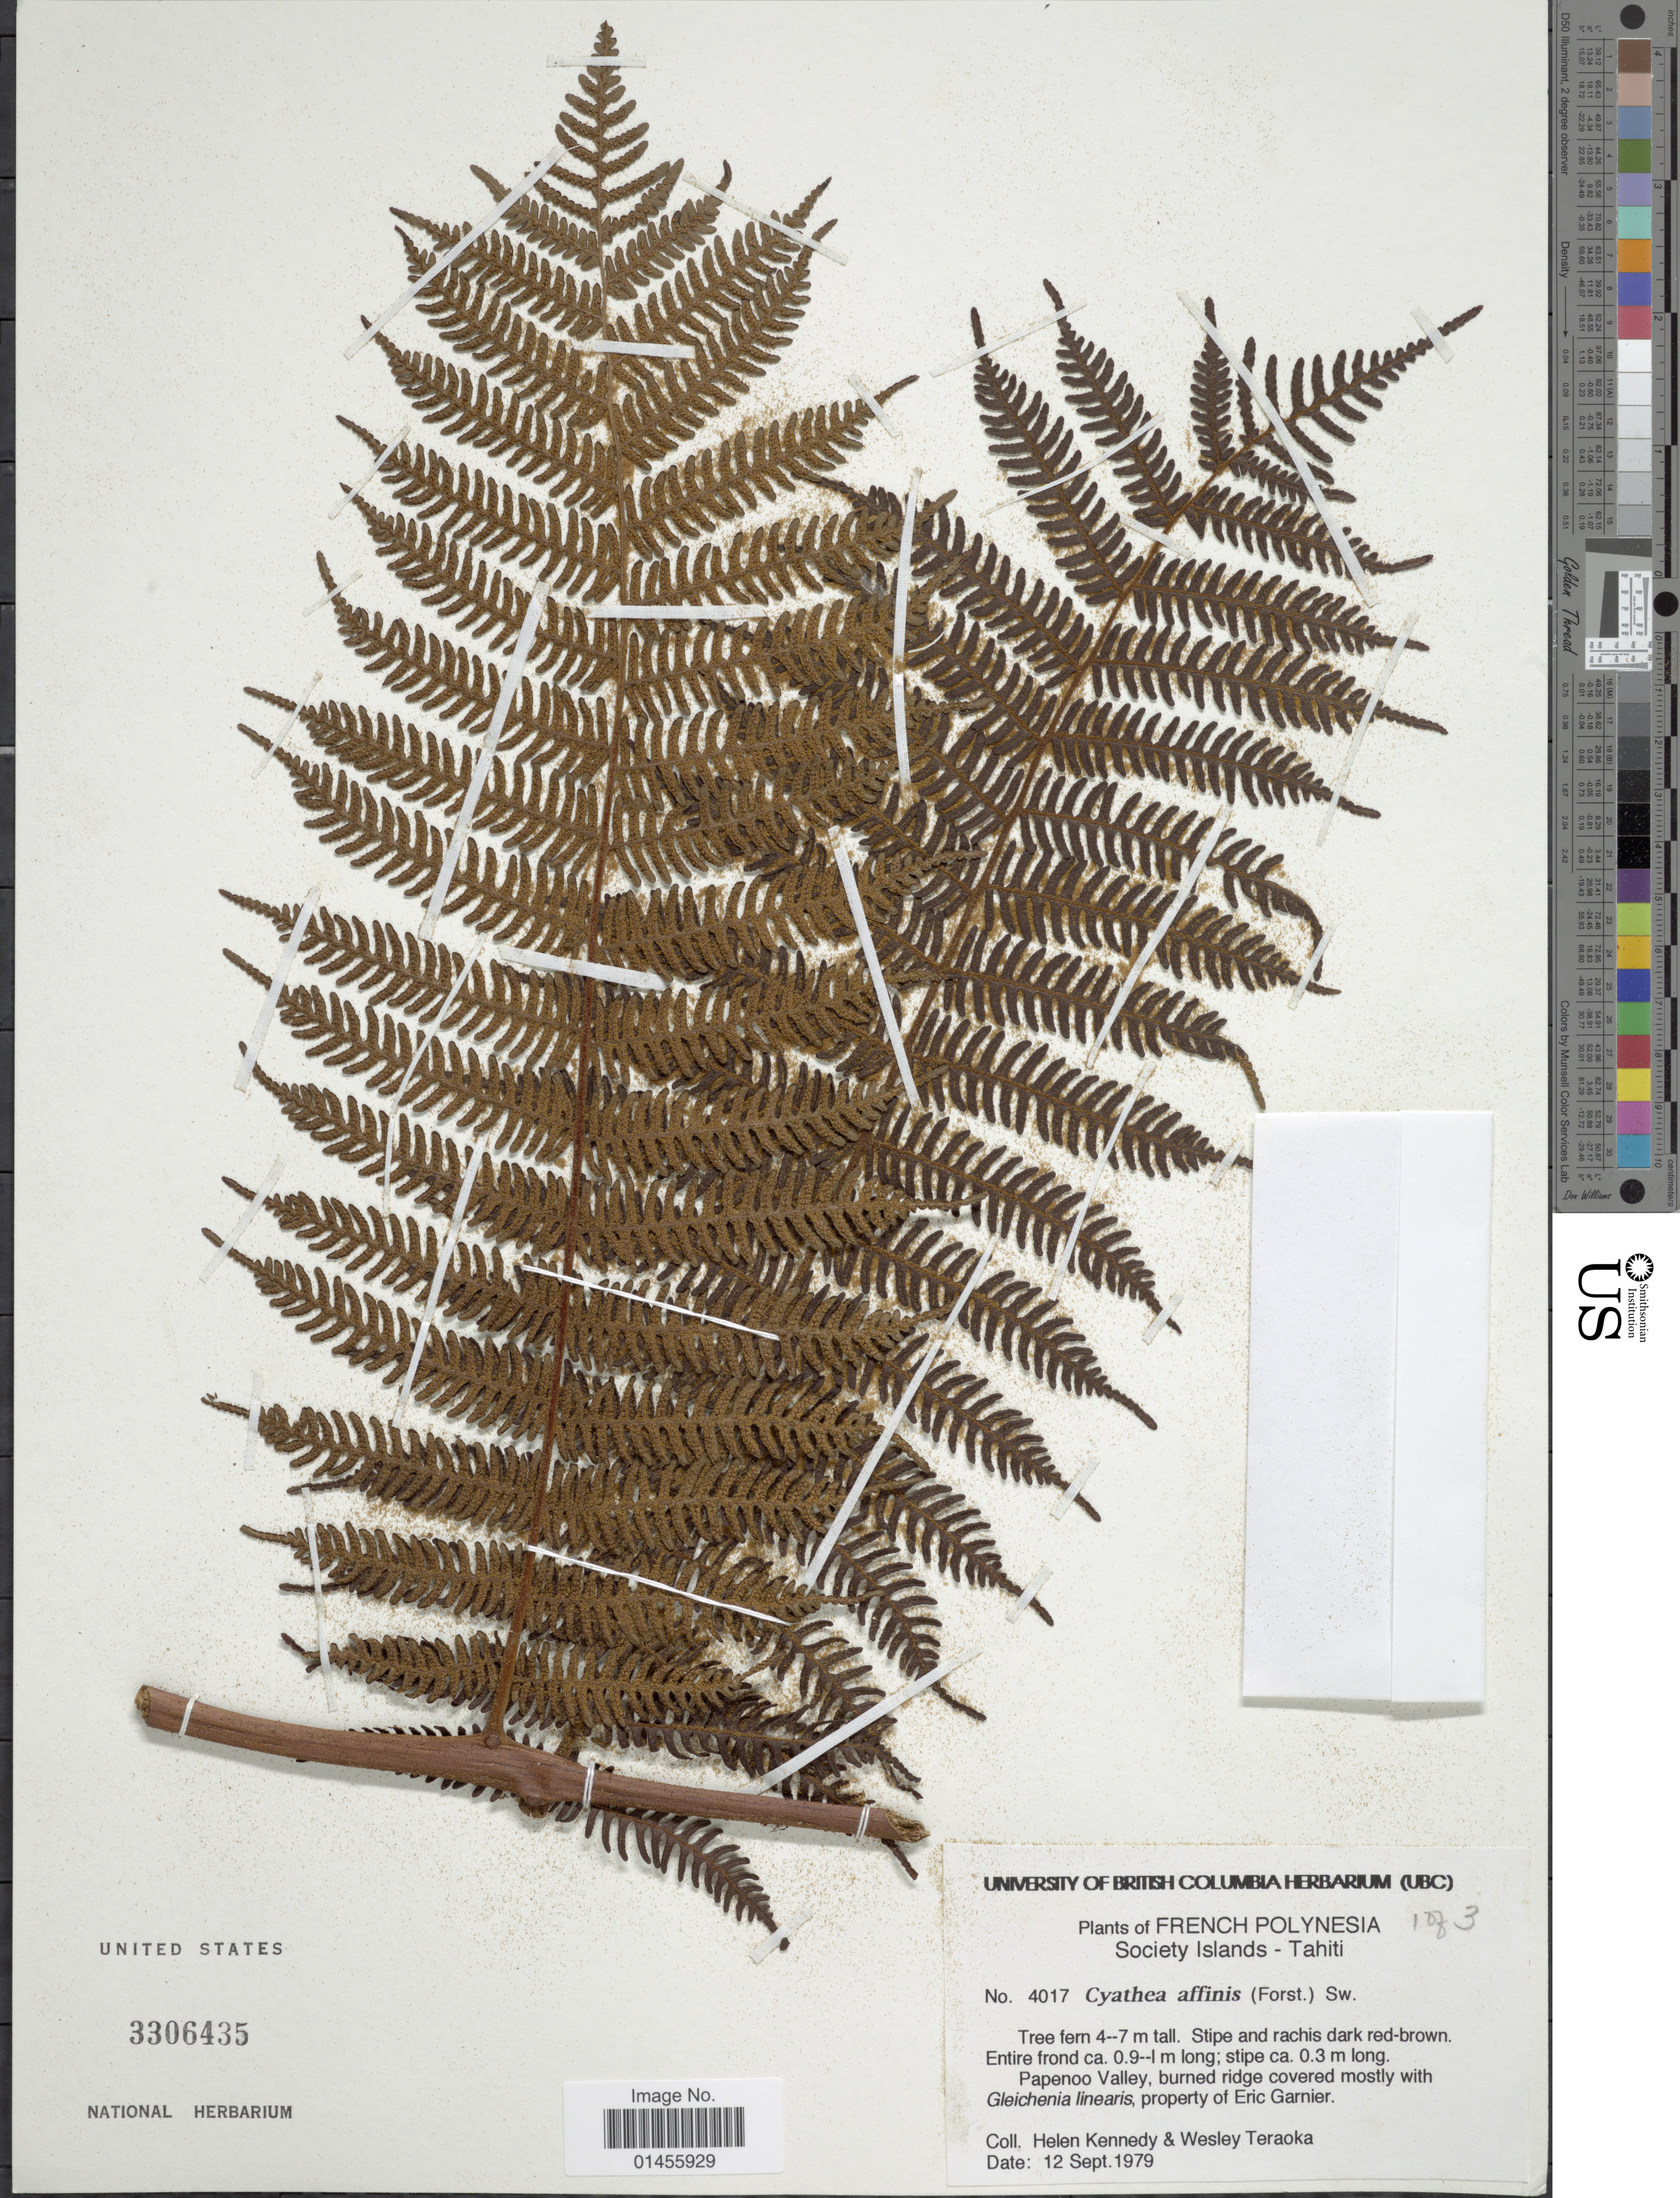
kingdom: Plantae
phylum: Tracheophyta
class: Polypodiopsida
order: Cyatheales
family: Cyatheaceae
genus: Alsophila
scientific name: Alsophila tahitensis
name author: Brack. in Wilkes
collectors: H. Kennedy & W. Teraoka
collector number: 4017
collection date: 1979-09-12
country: French Polynesia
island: Tahiti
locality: Society Island: Tahiti. Papenoo Valley, burned ridge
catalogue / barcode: US 3306435